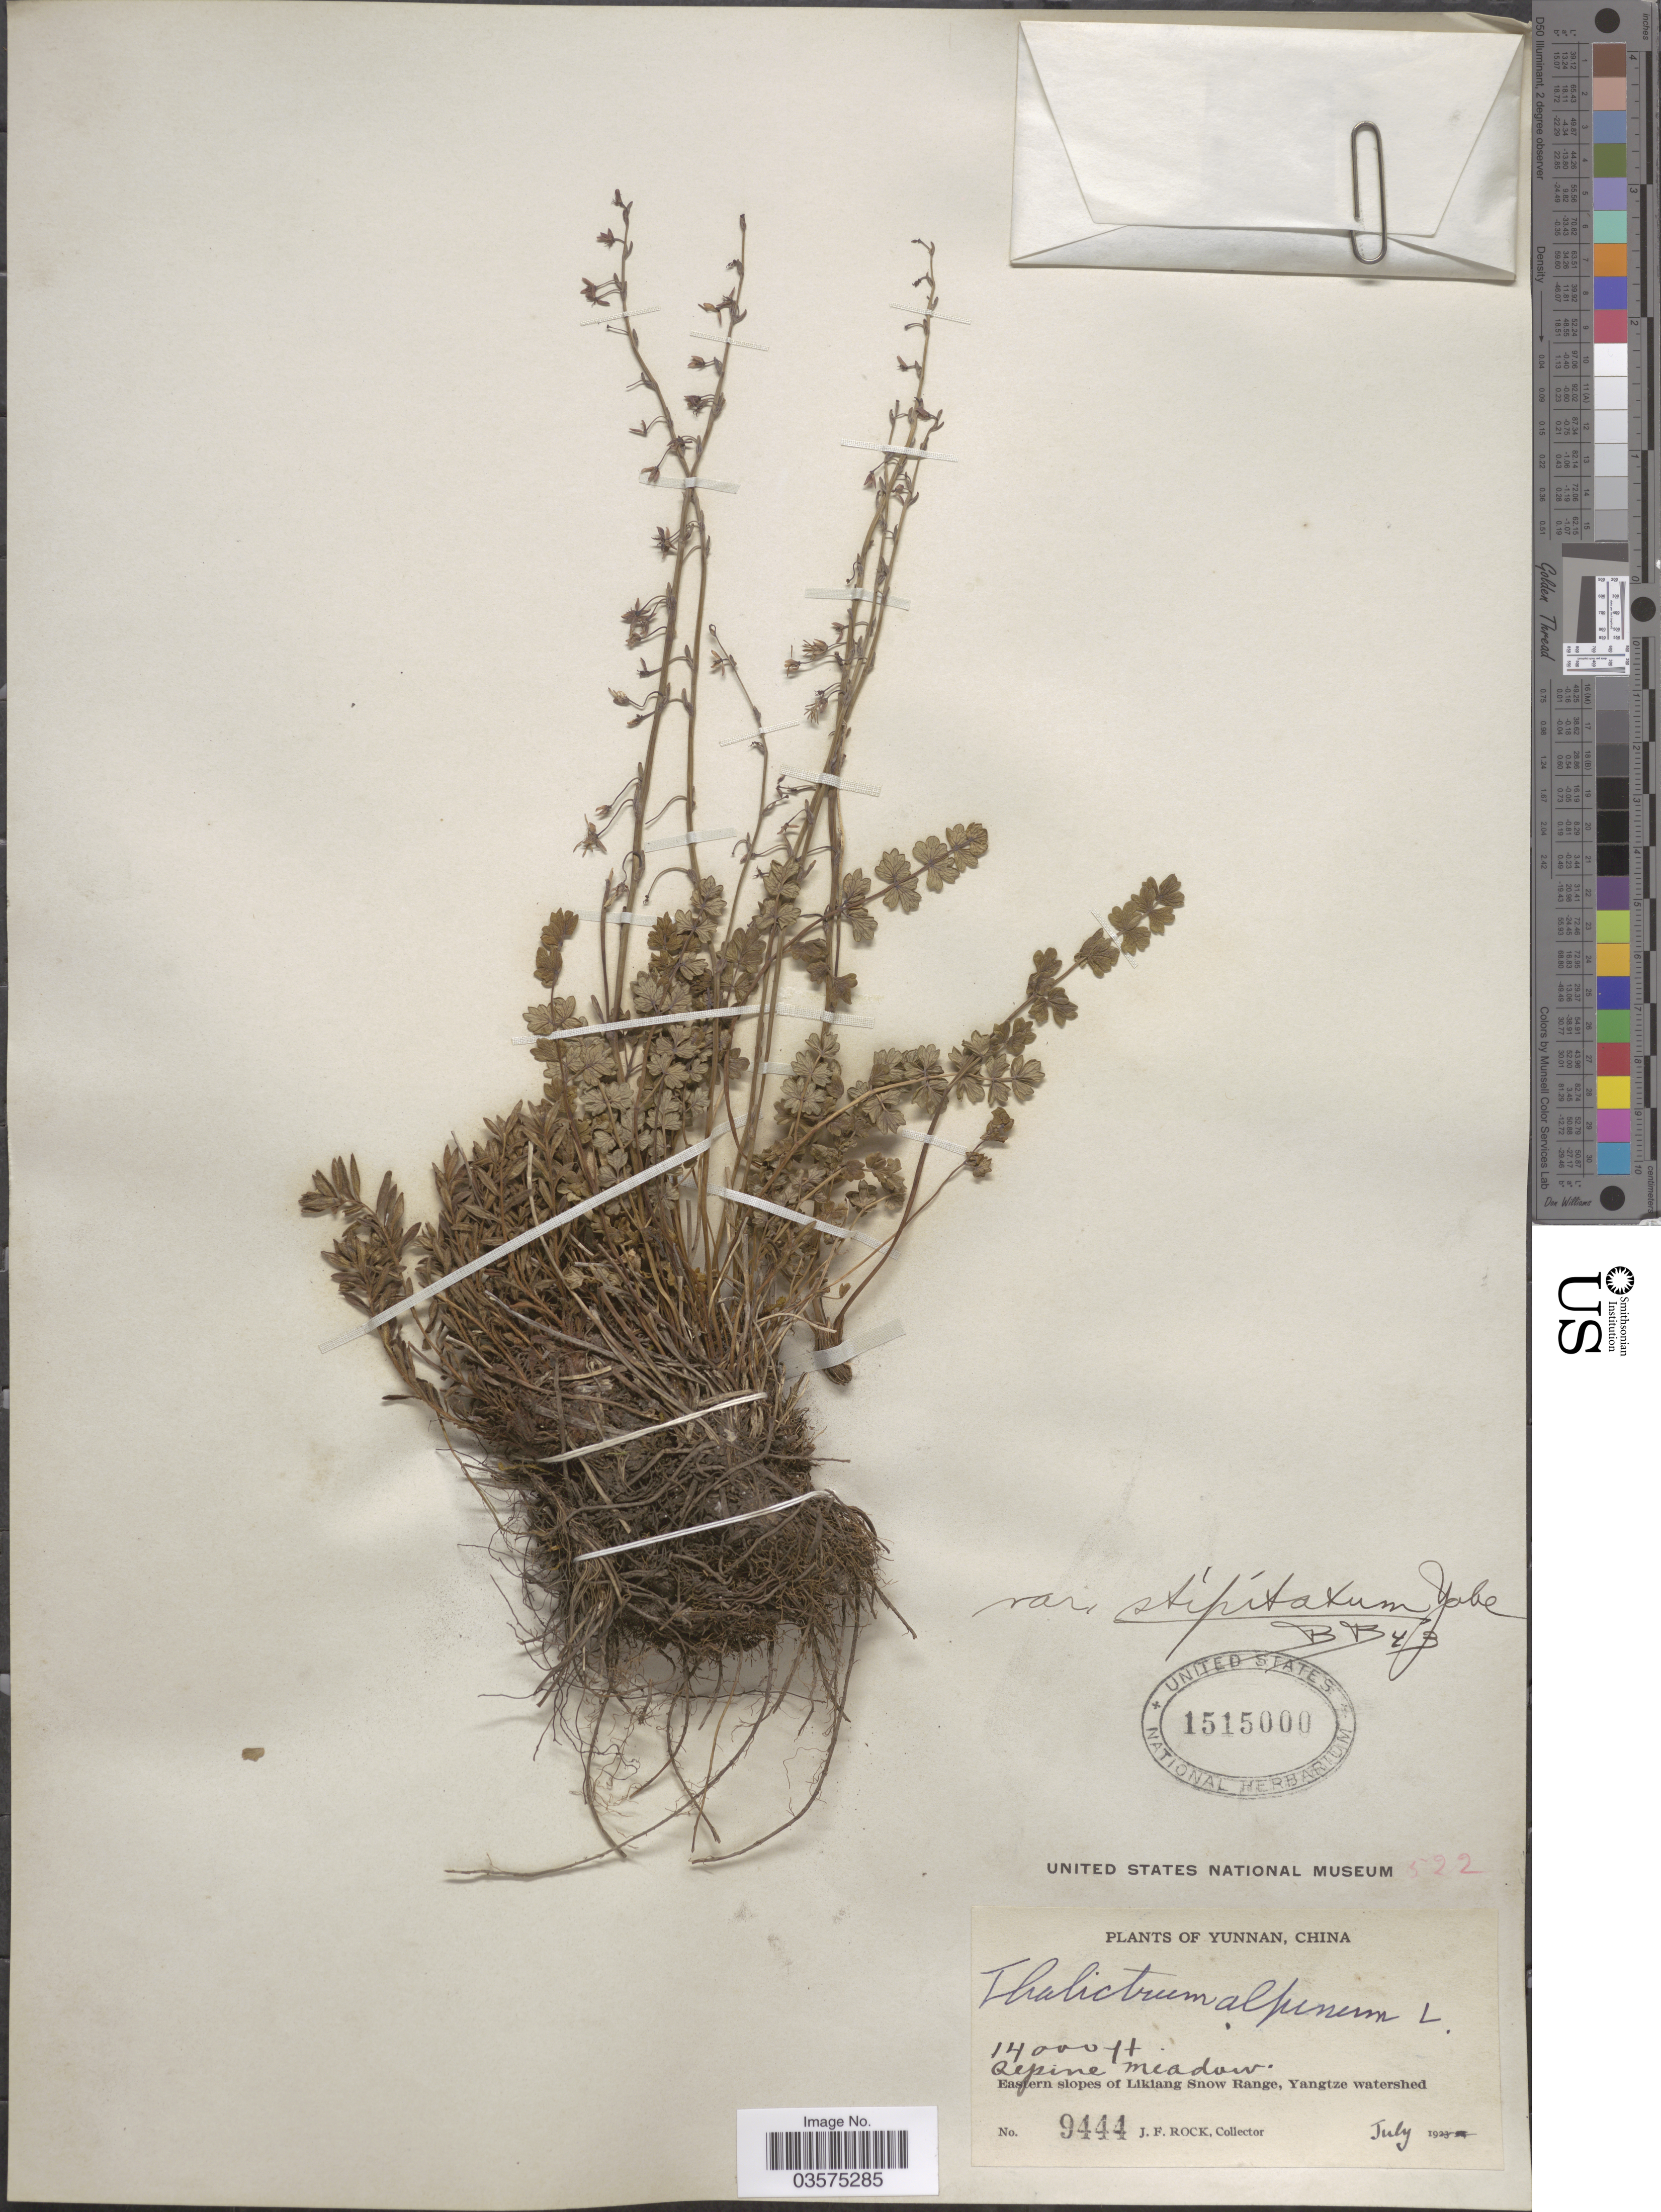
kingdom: Plantae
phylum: Tracheophyta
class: Magnoliopsida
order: Ranunculales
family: Ranunculaceae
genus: Thalictrum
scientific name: Thalictrum alpinum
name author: L.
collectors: J. Rock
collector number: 9444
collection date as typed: July 19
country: China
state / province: Yunnan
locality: Alpine meadow. Eastern slopes of Likiang Snow Range, Yangtze watershed.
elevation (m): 4267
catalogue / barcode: US 1515000